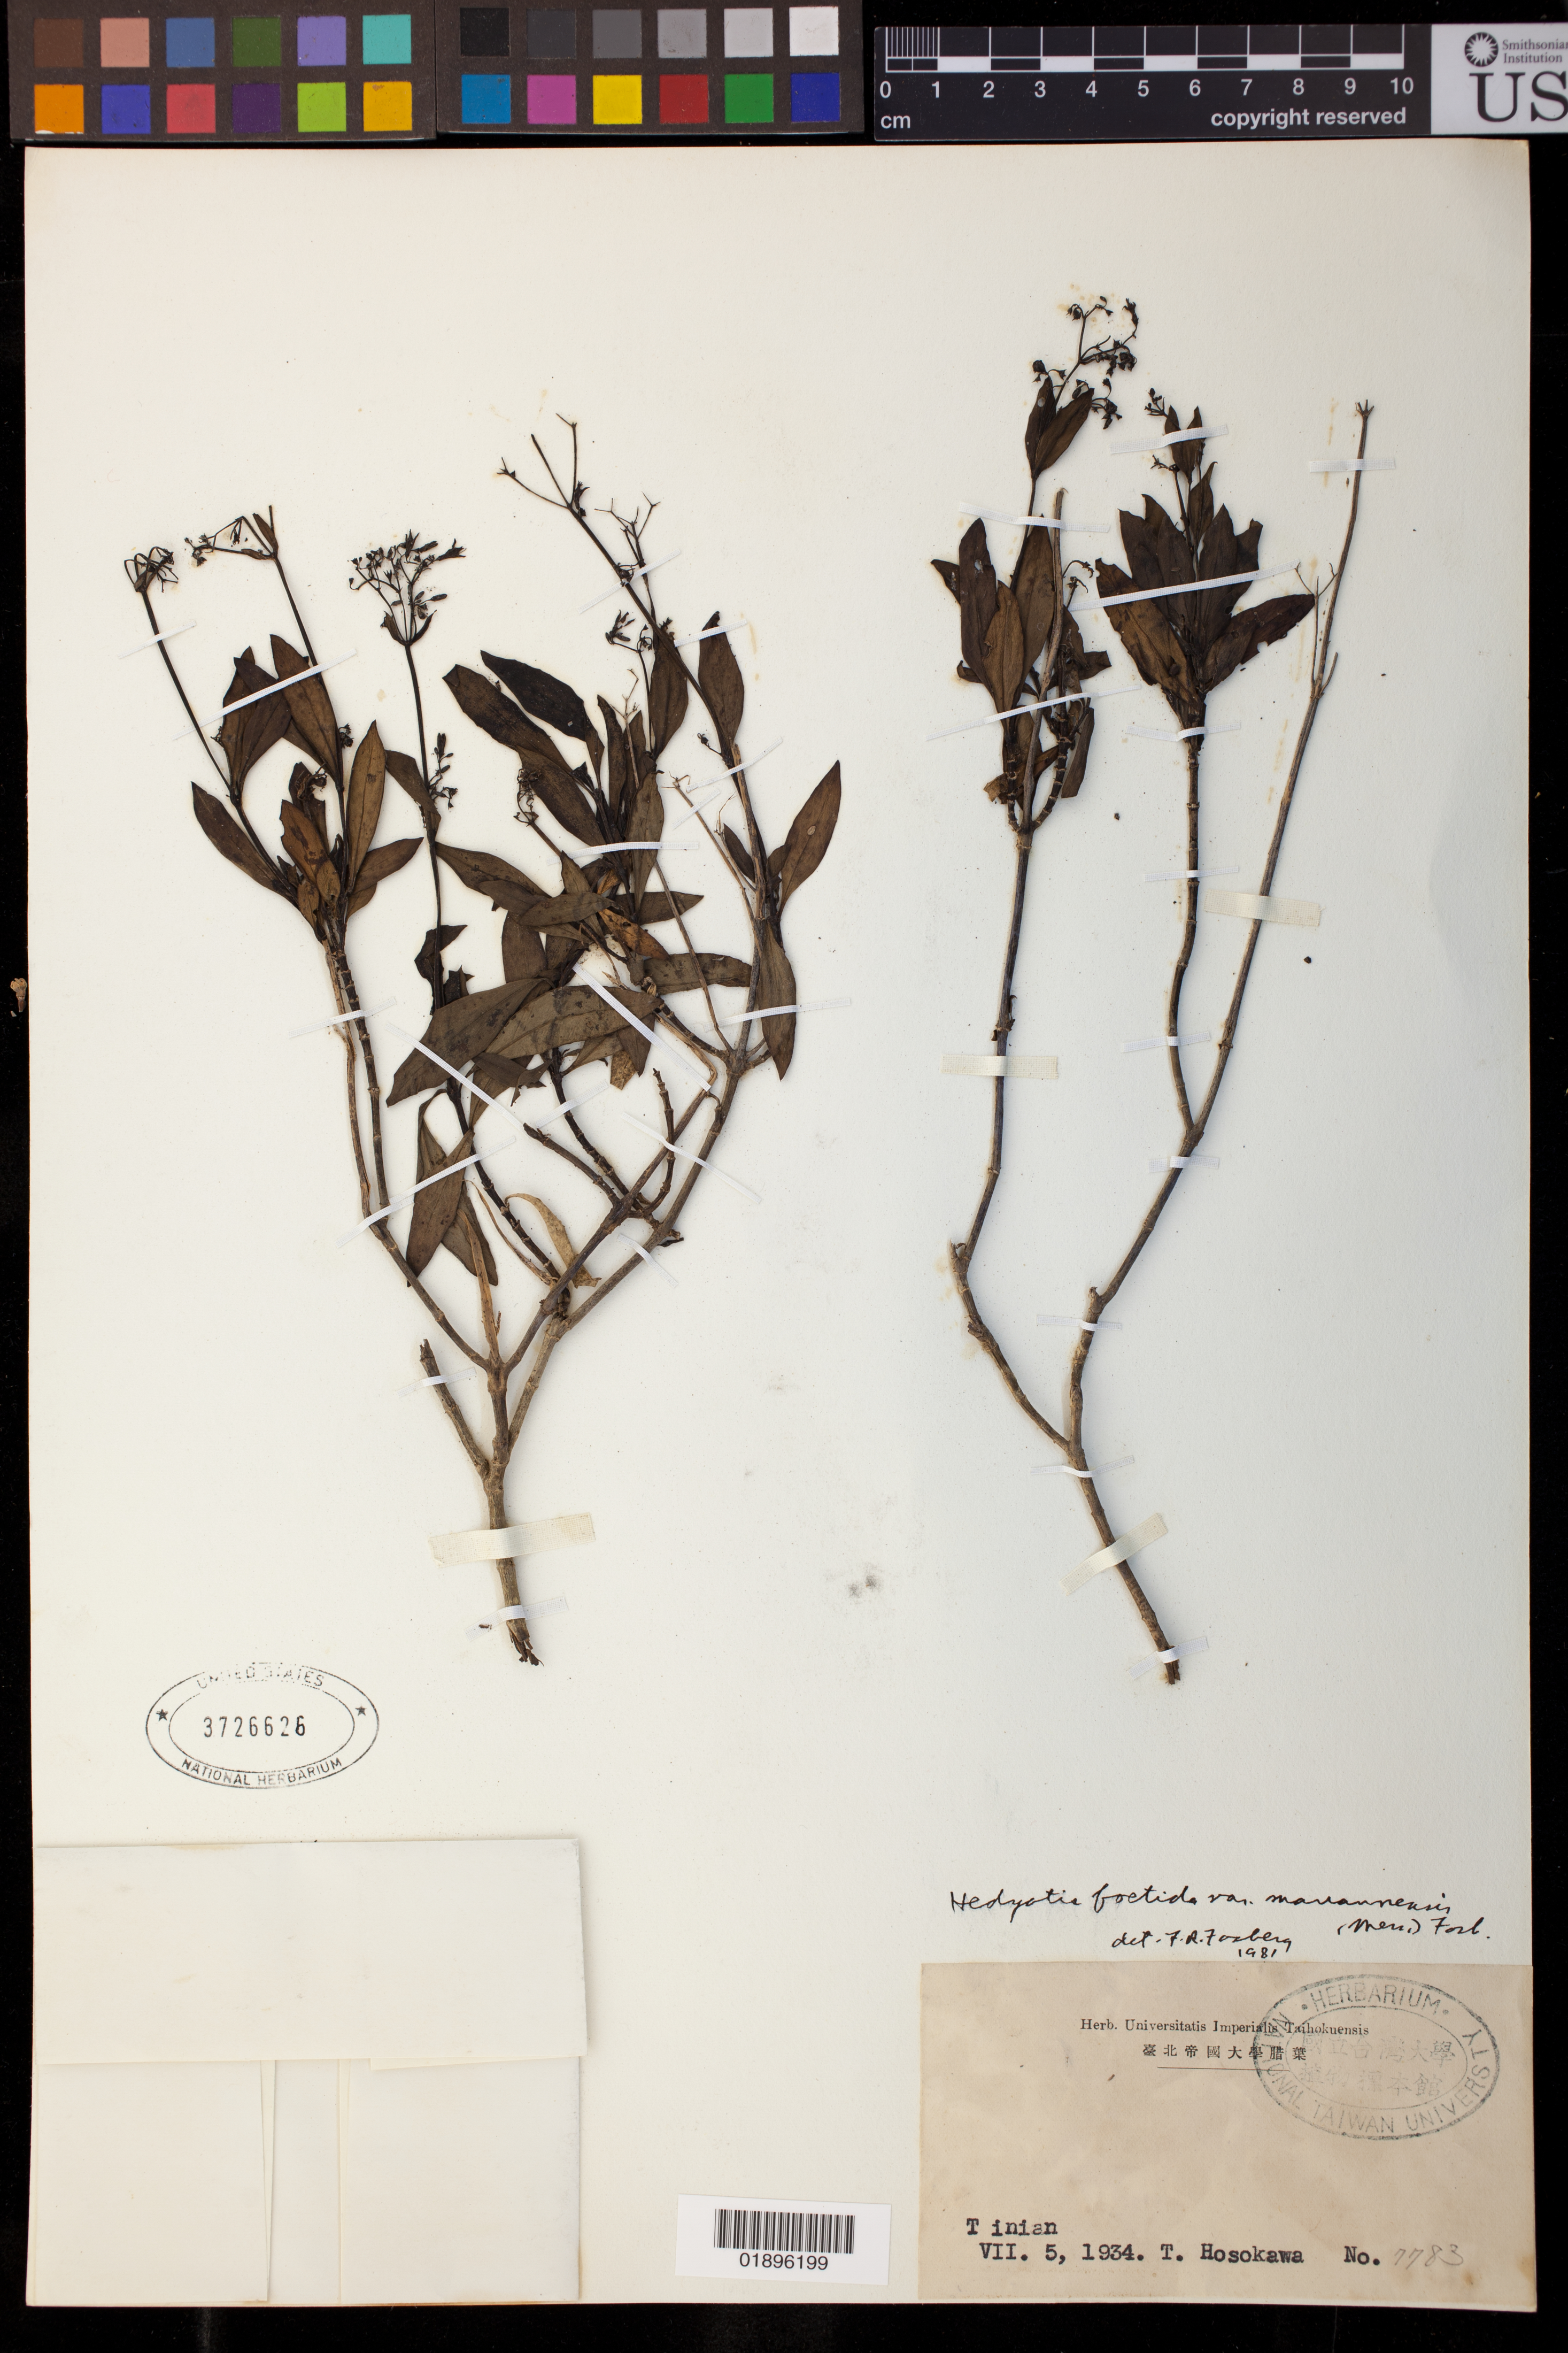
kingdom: Plantae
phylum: Tracheophyta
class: Magnoliopsida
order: Gentianales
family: Rubiaceae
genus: Leptopetalum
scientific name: Leptopetalum foetidum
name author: (G. Forst.) Neupane & N. Wikstr.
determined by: Wagner, W. L., (BOT), Smithsonian Institution - National Museum of Natural History (UNITED STATES)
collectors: T. Hosokawa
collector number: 7783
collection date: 1934-07-05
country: Northern Mariana Islands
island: Tinian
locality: Tinian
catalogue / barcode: US 3726626